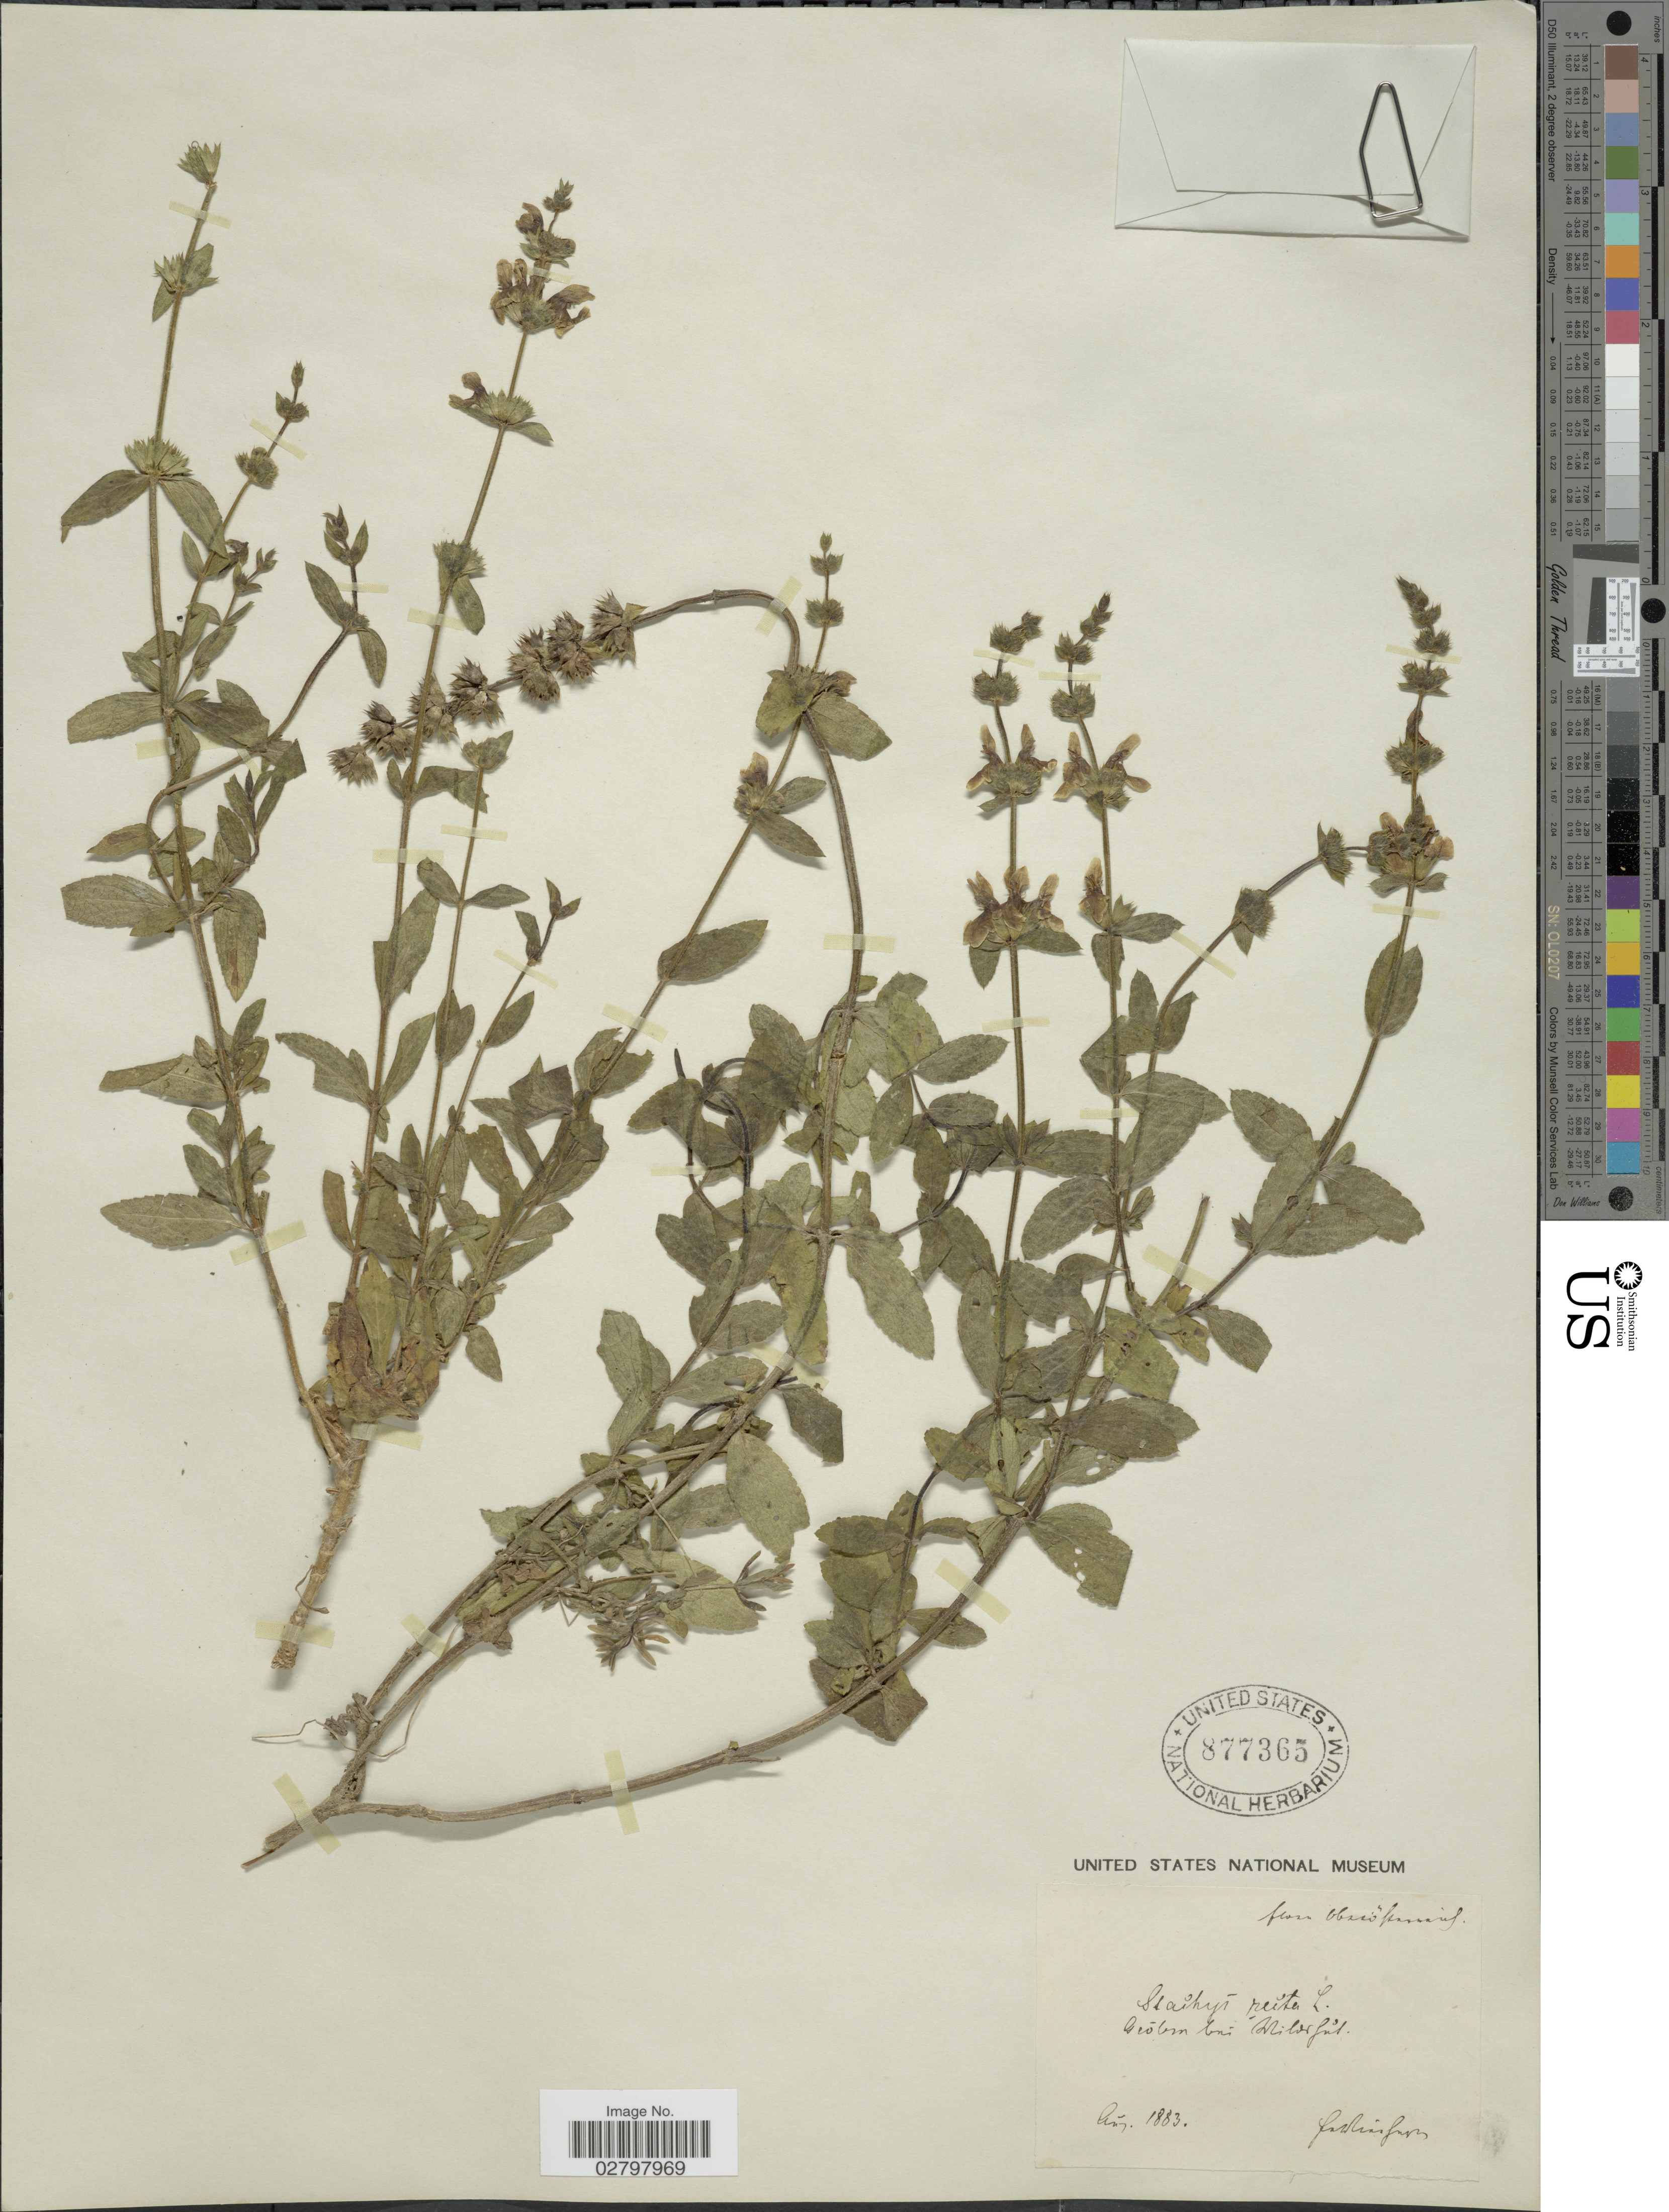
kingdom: Plantae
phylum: Tracheophyta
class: Magnoliopsida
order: Lamiales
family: Lamiaceae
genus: Stachys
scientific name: Stachys recta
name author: L.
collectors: F. Vierhapper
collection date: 1883-08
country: Austria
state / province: Oberosterreich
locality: Flora Oberösterreich, Gröbm bei Wildshu.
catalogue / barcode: US 877365